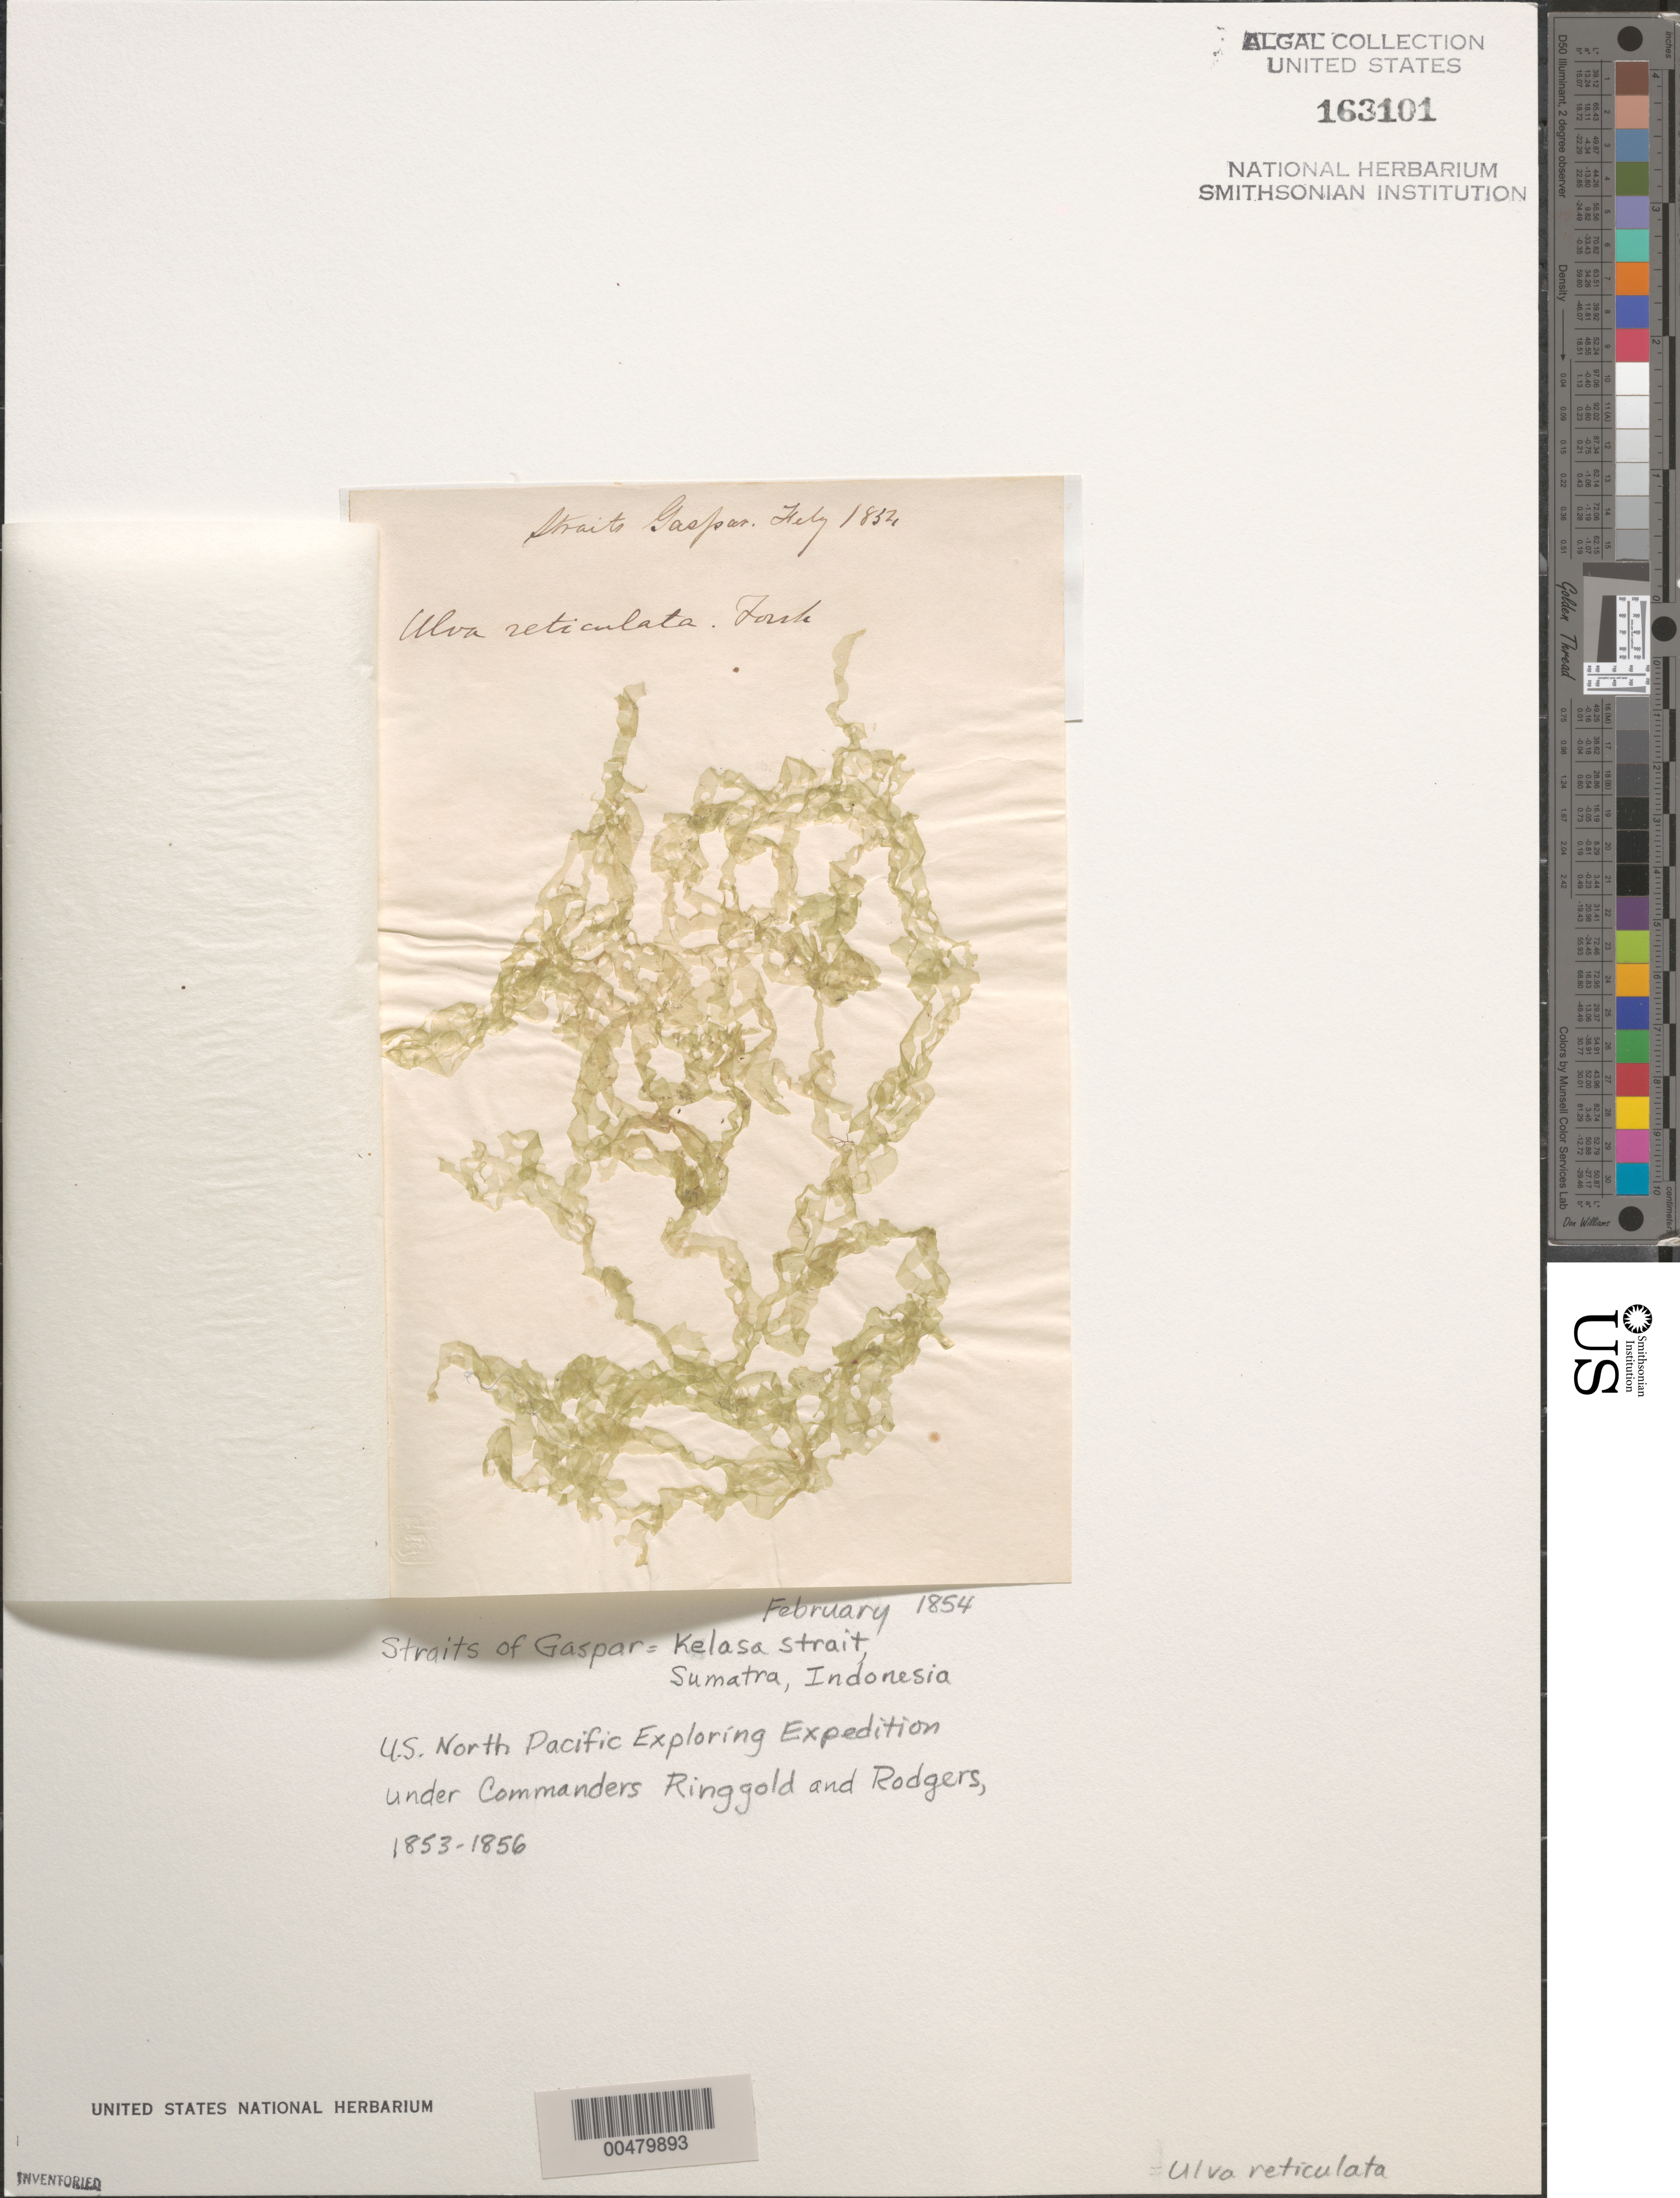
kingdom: Plantae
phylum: Chlorophyta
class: Ulvophyceae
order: Ulvales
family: Ulvaceae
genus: Ulva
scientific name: Ulva reticulata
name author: Forssk.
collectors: C. Wright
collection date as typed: Feb 1854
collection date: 1854-02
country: Indonesia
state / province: Sumatra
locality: Kelasa strait (straits gaspar)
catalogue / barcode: US 163101